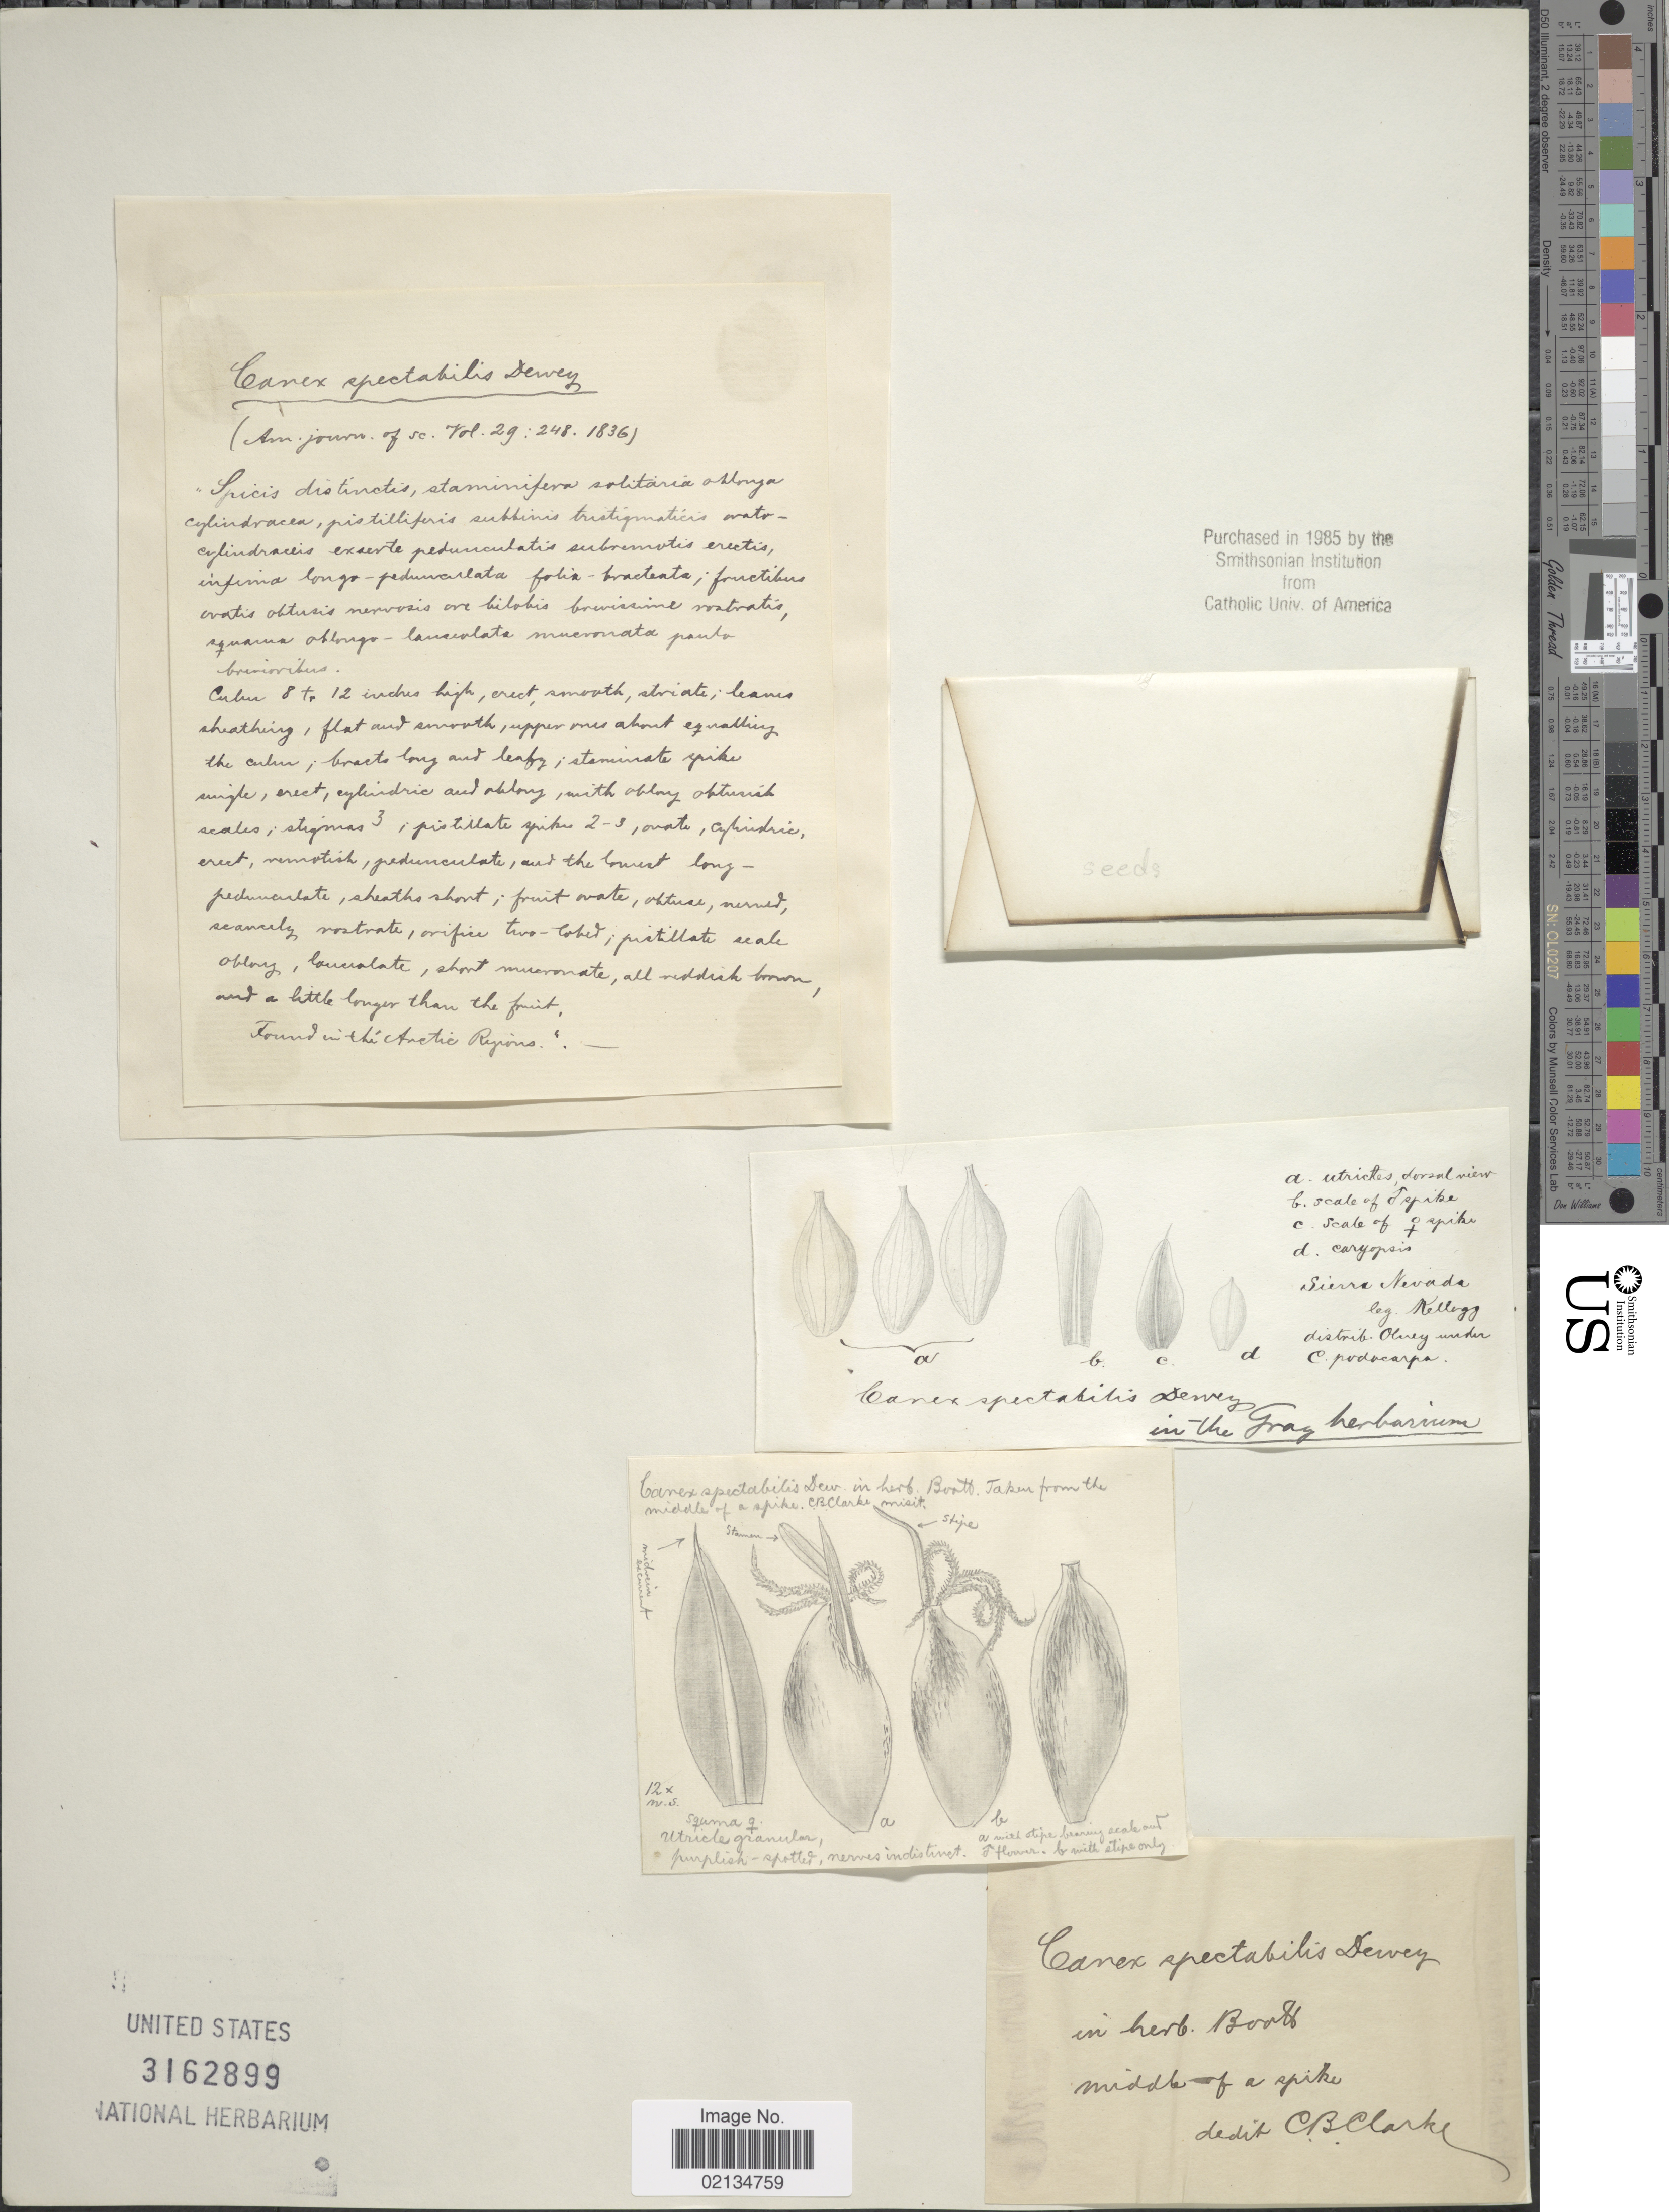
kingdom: Plantae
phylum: Tracheophyta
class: Liliopsida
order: Poales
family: Cyperaceae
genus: Carex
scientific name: Carex spectabilis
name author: Dewey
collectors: -- Kellogg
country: United States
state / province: California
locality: Sierra Nevada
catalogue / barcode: US 3162899